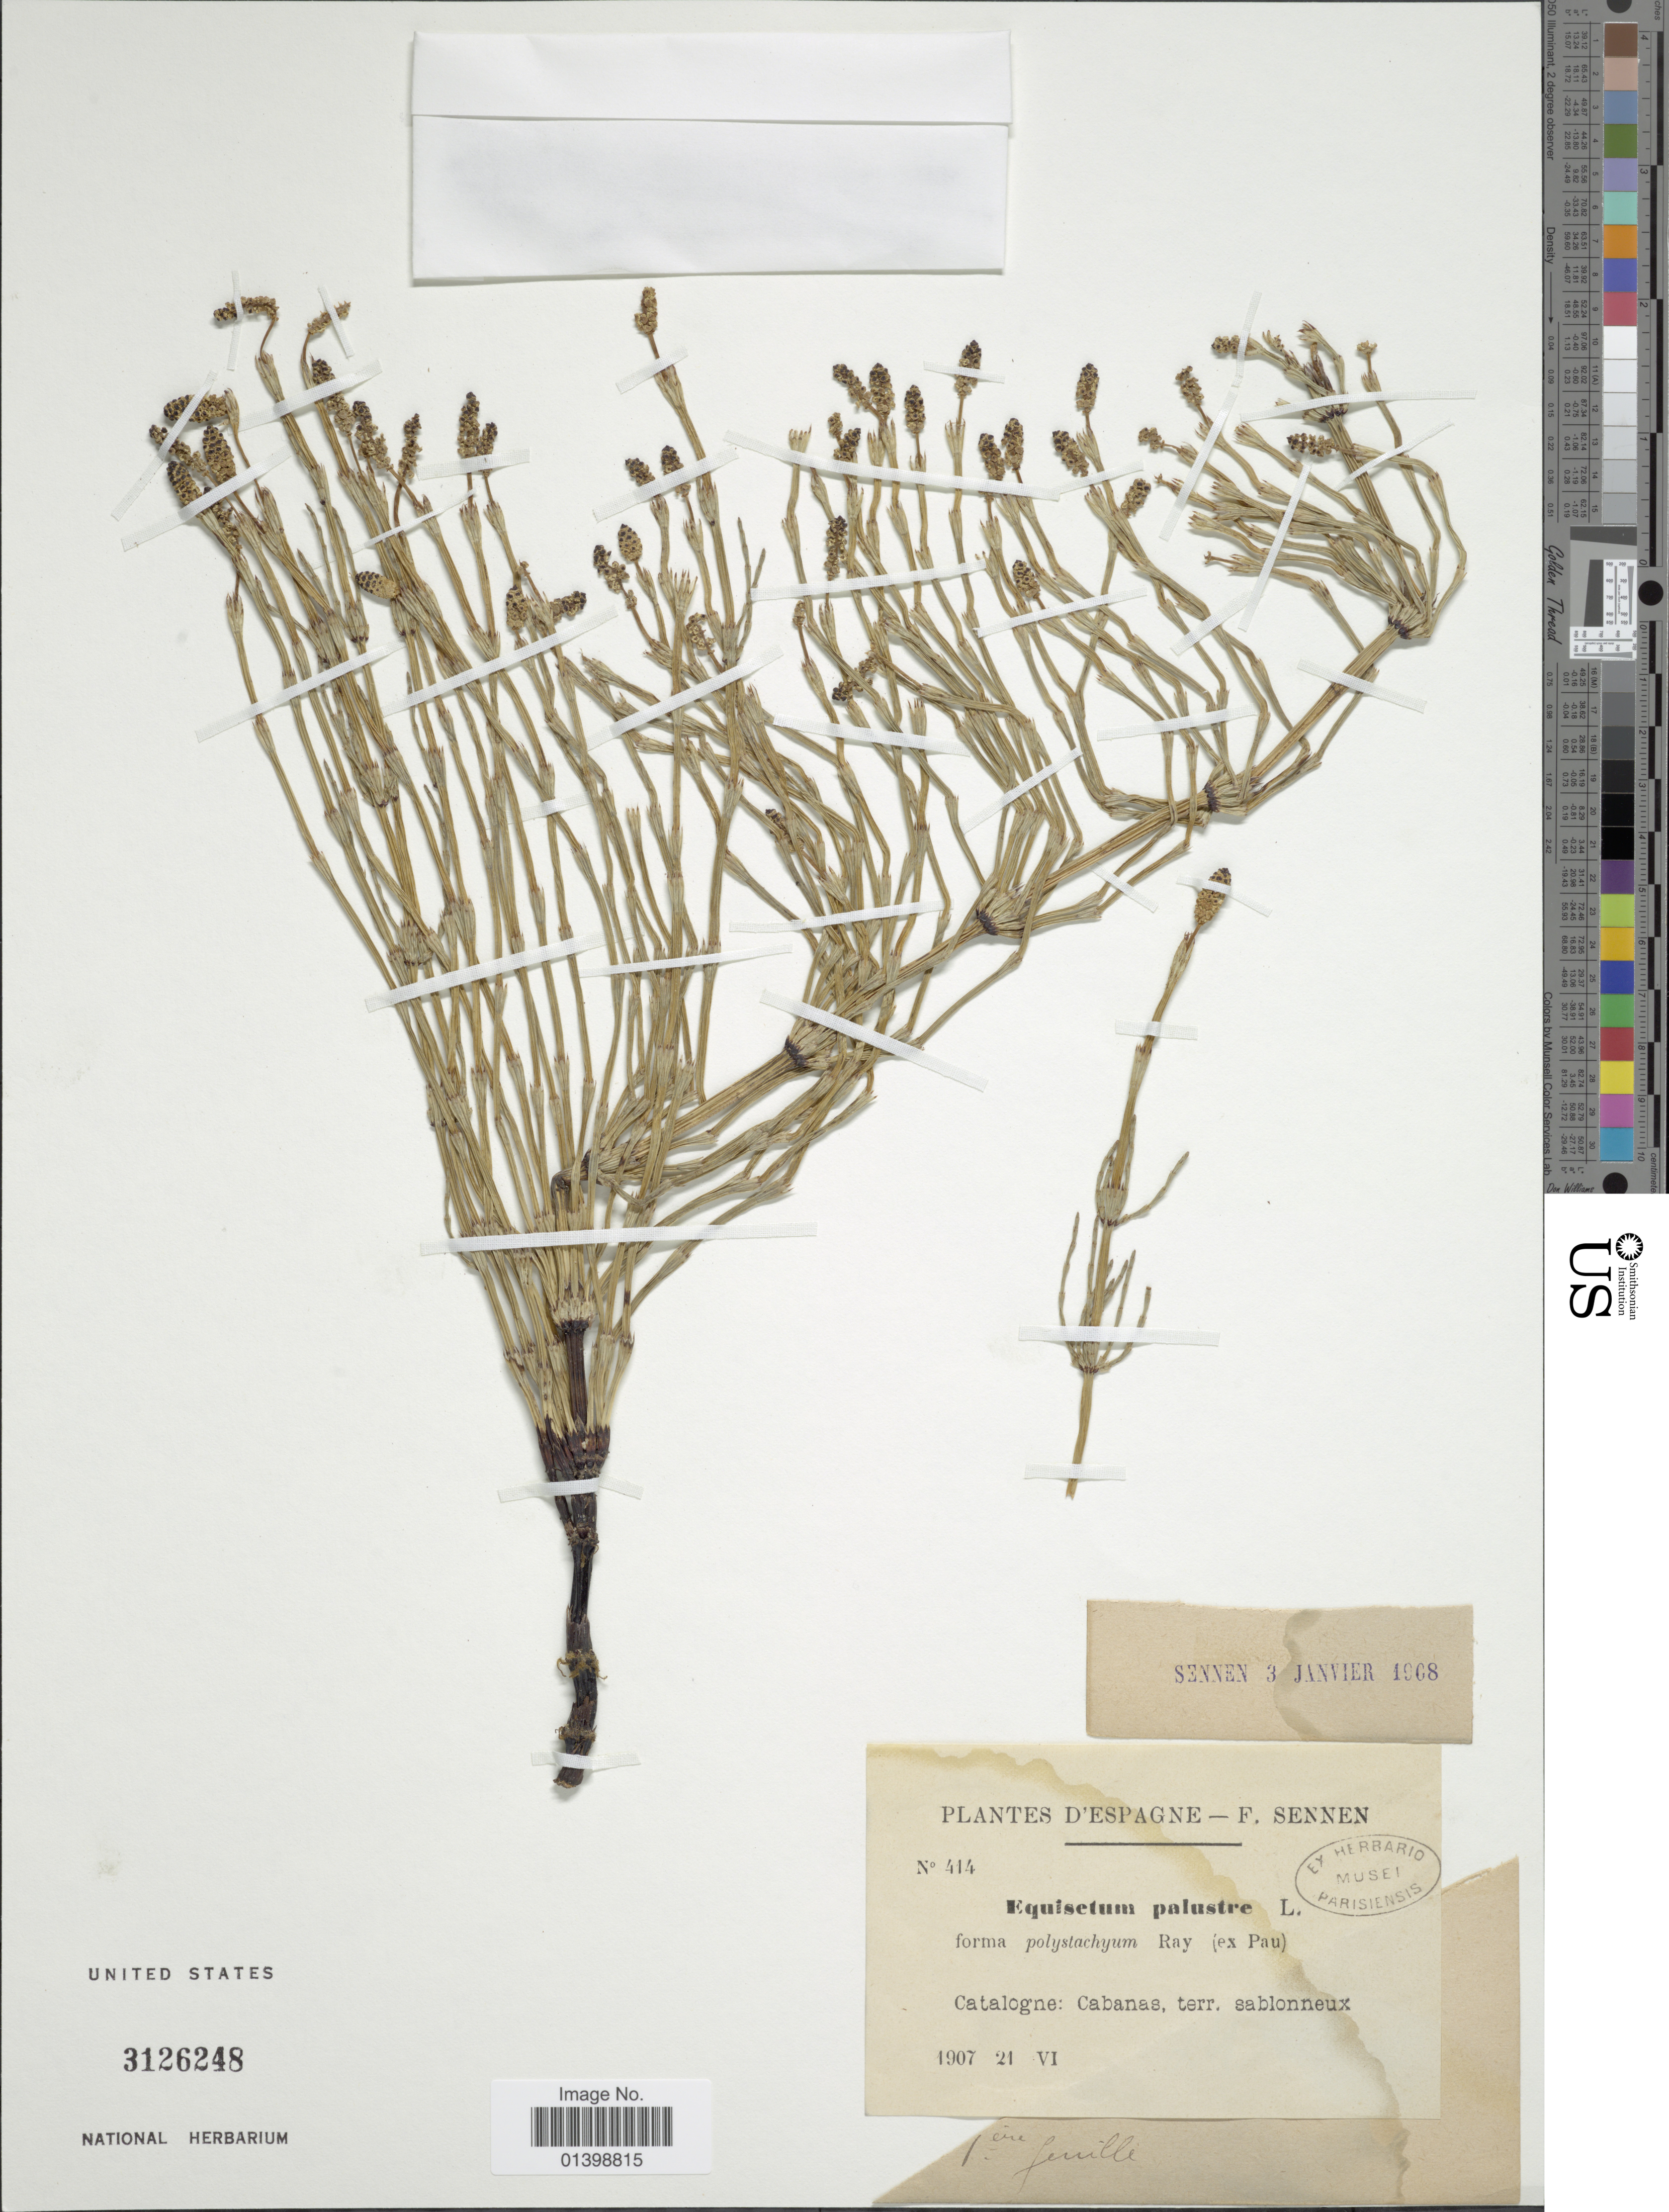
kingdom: Plantae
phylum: Tracheophyta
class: Polypodiopsida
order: Equisetales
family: Equisetaceae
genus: Equisetum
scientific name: Equisetum palustre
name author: L.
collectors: E. Sennen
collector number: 414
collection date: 1907-06-21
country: Spain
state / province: Catalunya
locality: Catalogne: Cabanas, terr sabllonneux. Canary Is.??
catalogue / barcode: US 3126248